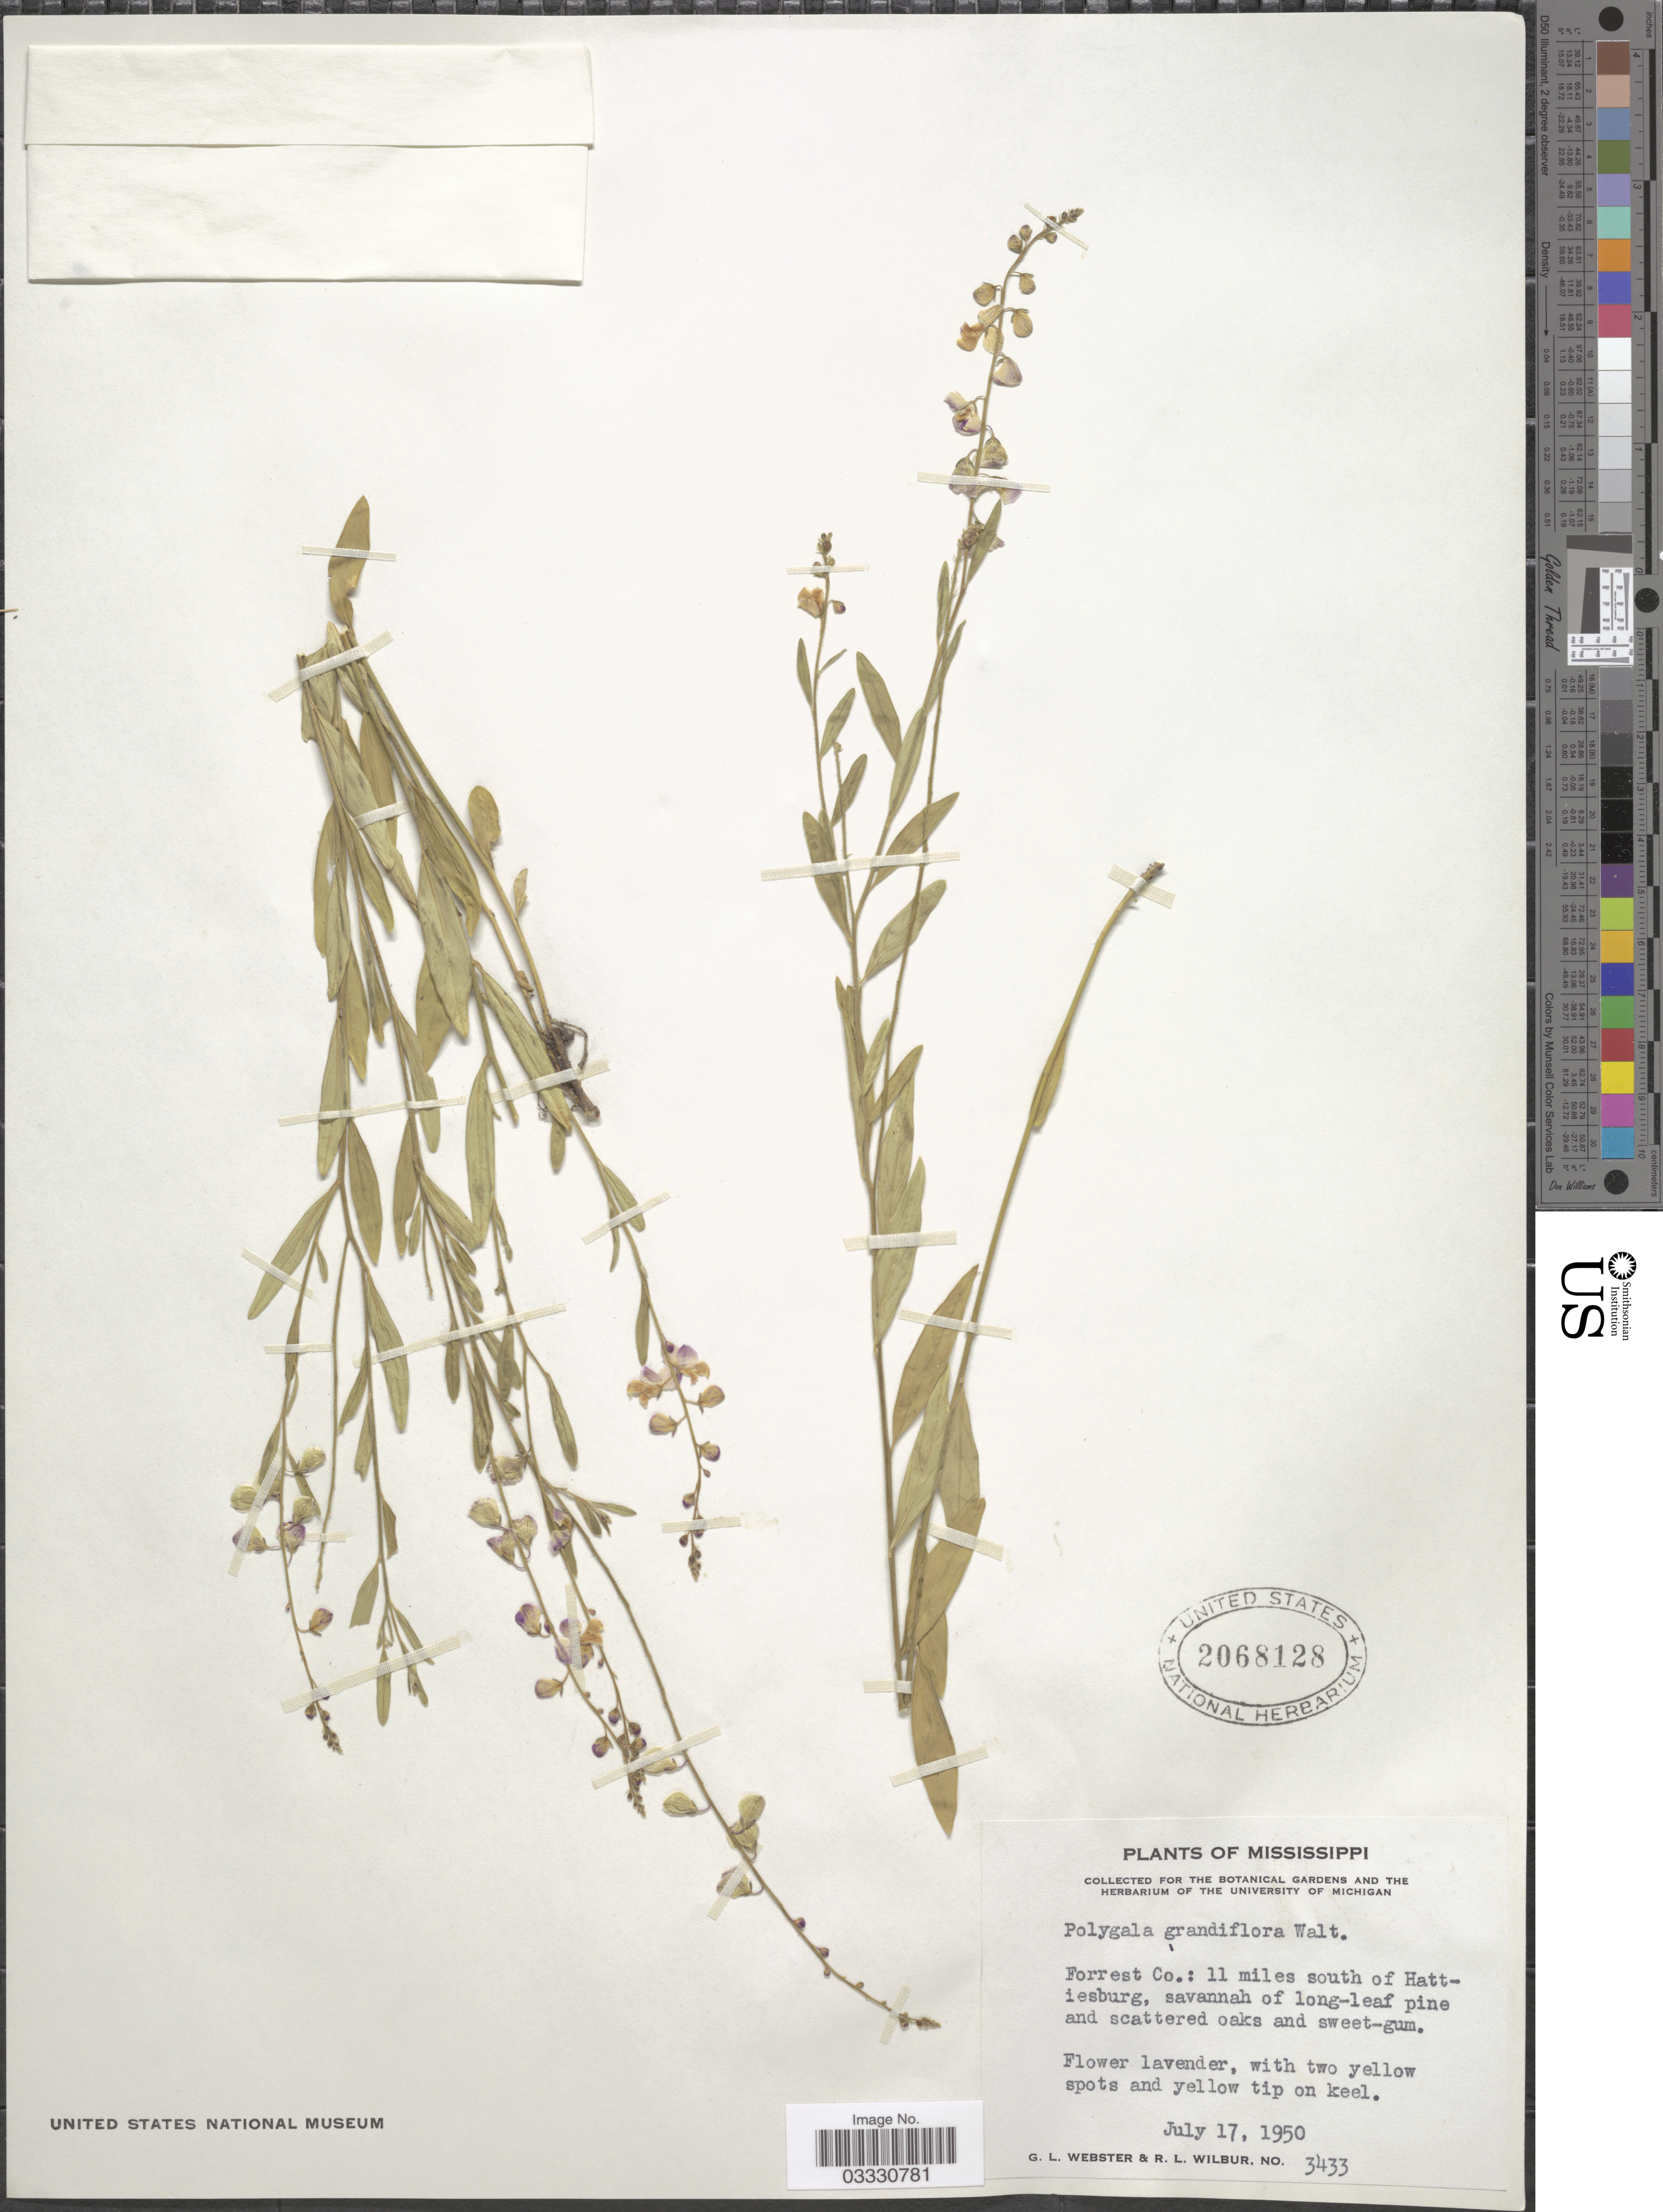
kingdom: Plantae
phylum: Tracheophyta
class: Magnoliopsida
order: Fabales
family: Polygalaceae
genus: Asemeia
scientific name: Asemeia grandiflora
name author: (Walter) Small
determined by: Strong, Mark T., (BOT), Smithsonian Institution - National Museum of Natural History (UNITED STATES)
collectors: G. L. Webster & R. L. Wilbur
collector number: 3433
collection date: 1950-07-17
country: United States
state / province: Mississippi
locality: Forrest Co.: 11 miles south of Hattiesburg.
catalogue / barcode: US 2068128